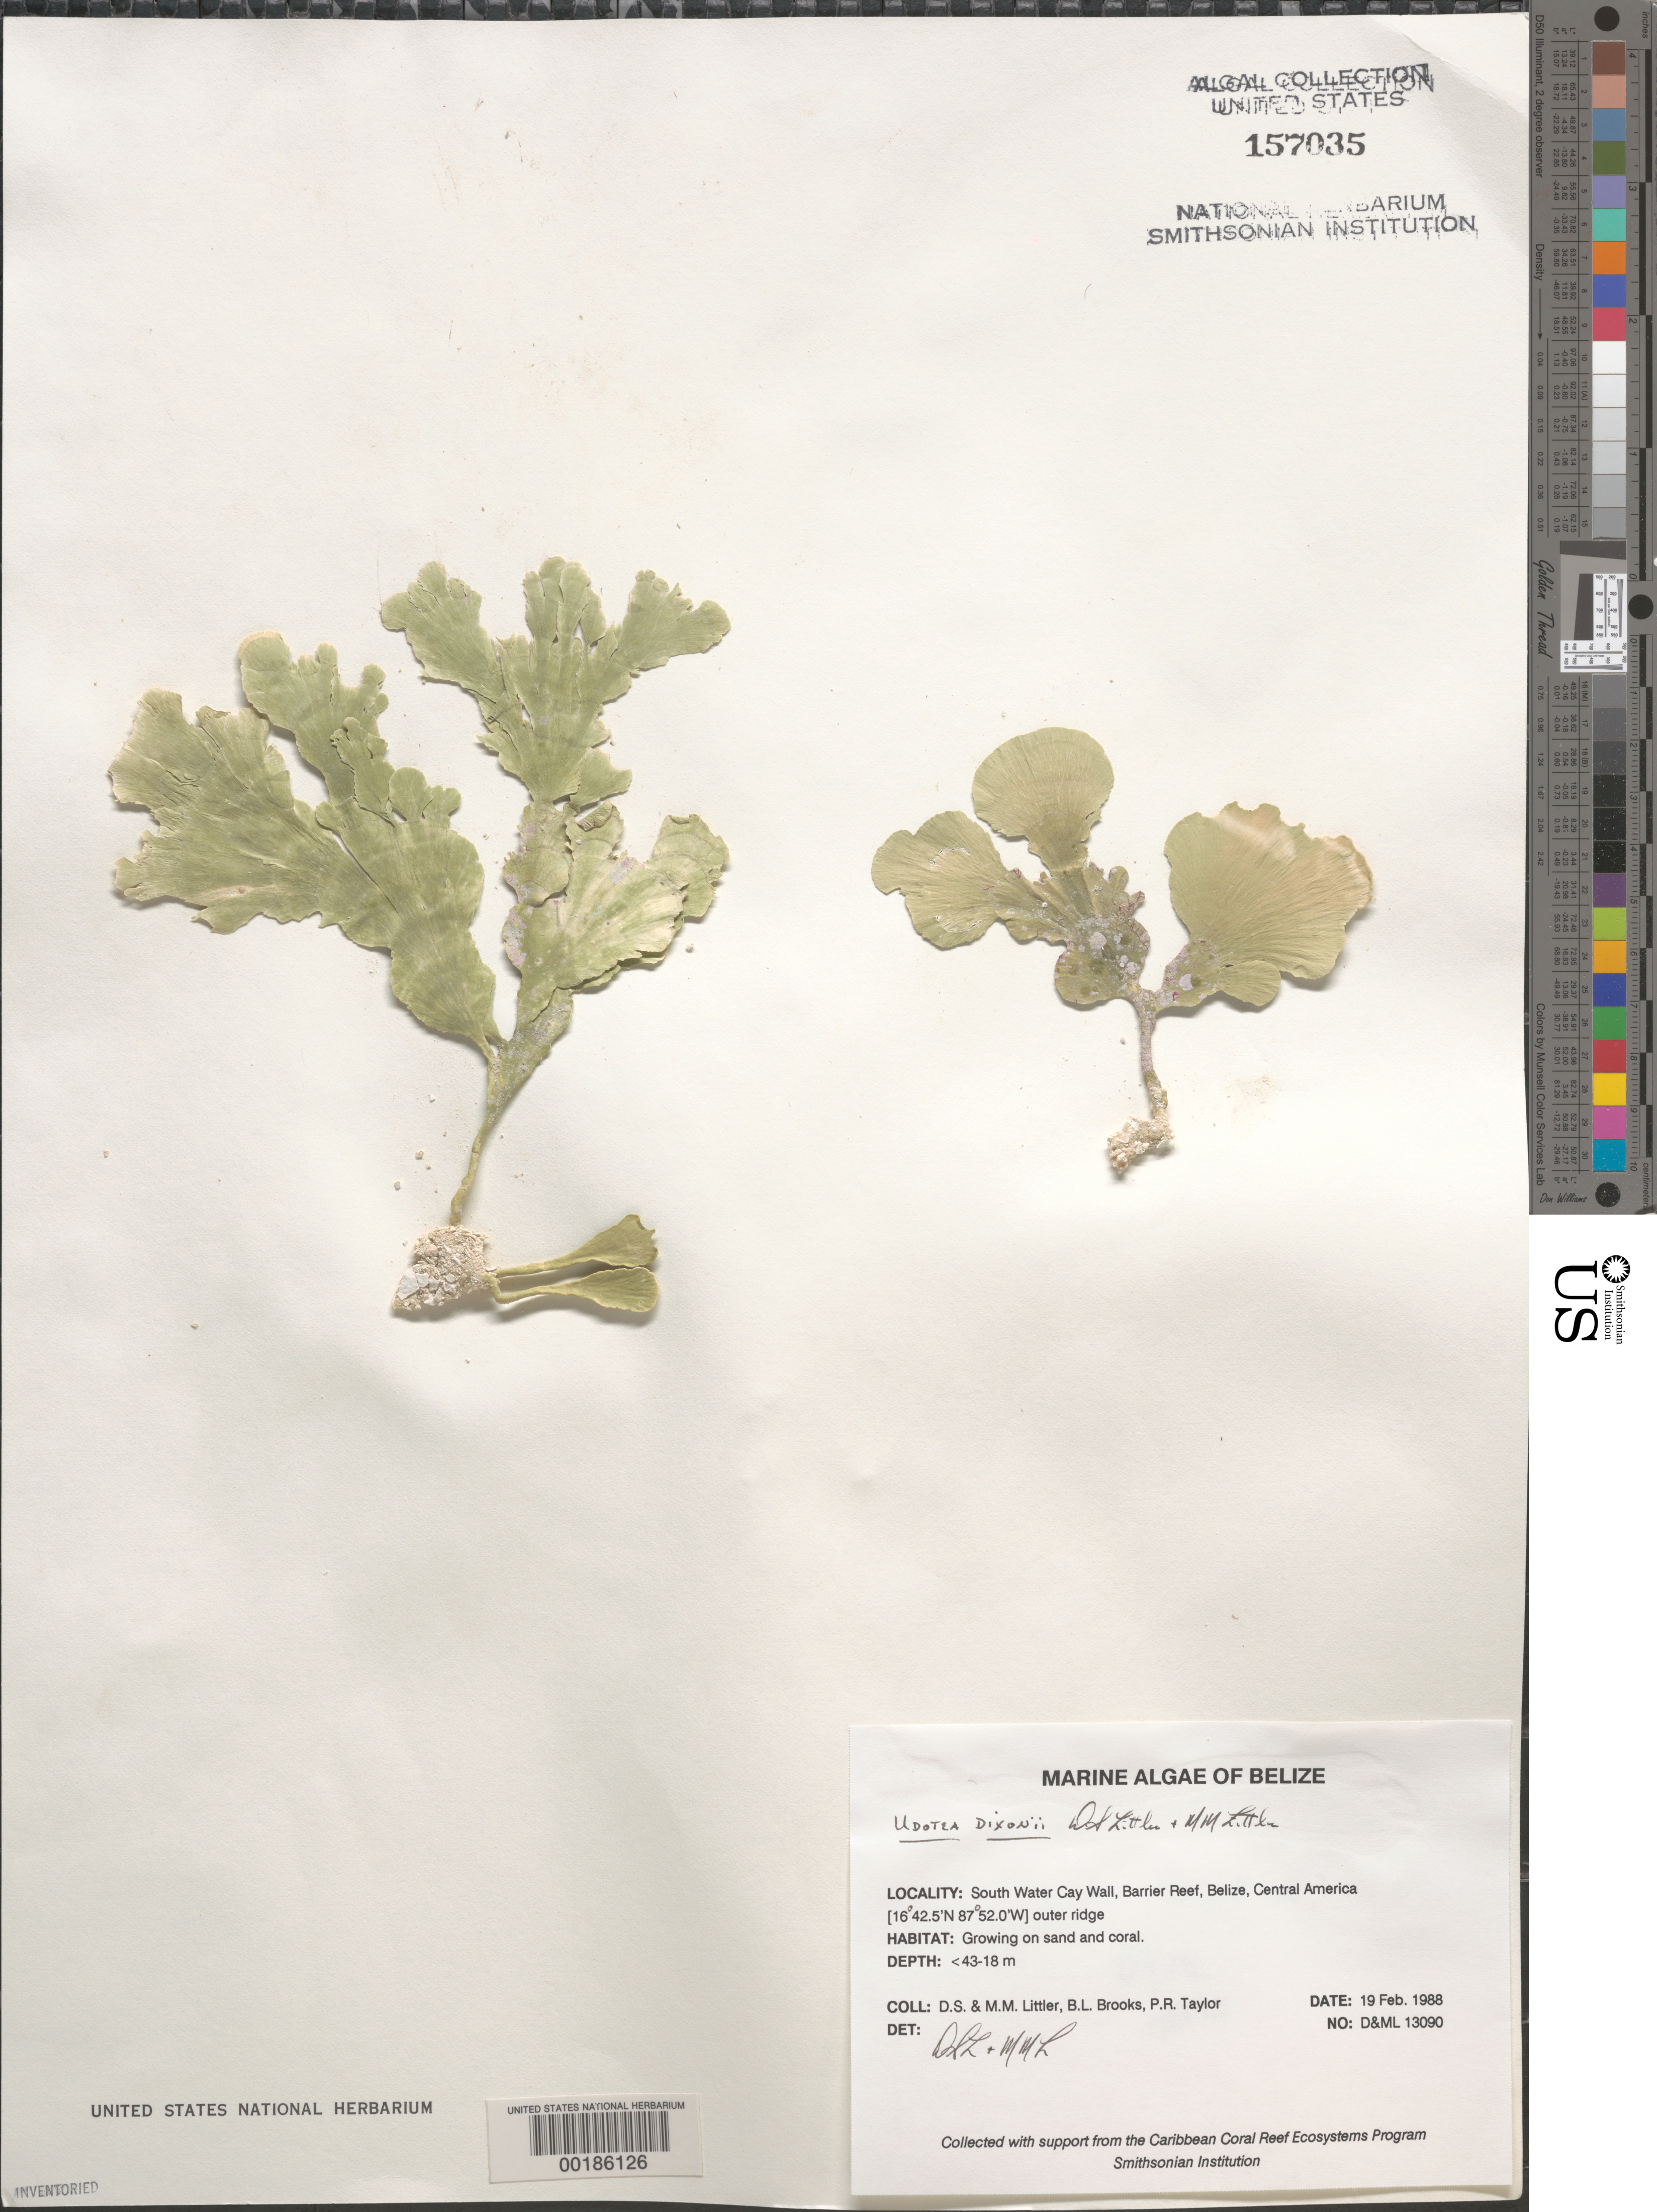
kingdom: Plantae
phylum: Chlorophyta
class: Ulvophyceae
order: Bryopsidales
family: Udoteaceae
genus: Udotea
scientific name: Udotea dixonii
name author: D.S. Littler & Littler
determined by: Littler, D. S.; Littler, M. M.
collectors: D. S. Littler, M. M. Littler, B. Brooks & P. R. Taylor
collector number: D&ML 13090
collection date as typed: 19 Feb 1988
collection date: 1988-02-19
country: Belize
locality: South Water Cay Wall, Barrier Reef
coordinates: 16 42.5' N, 87 52.0' W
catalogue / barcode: US 157035